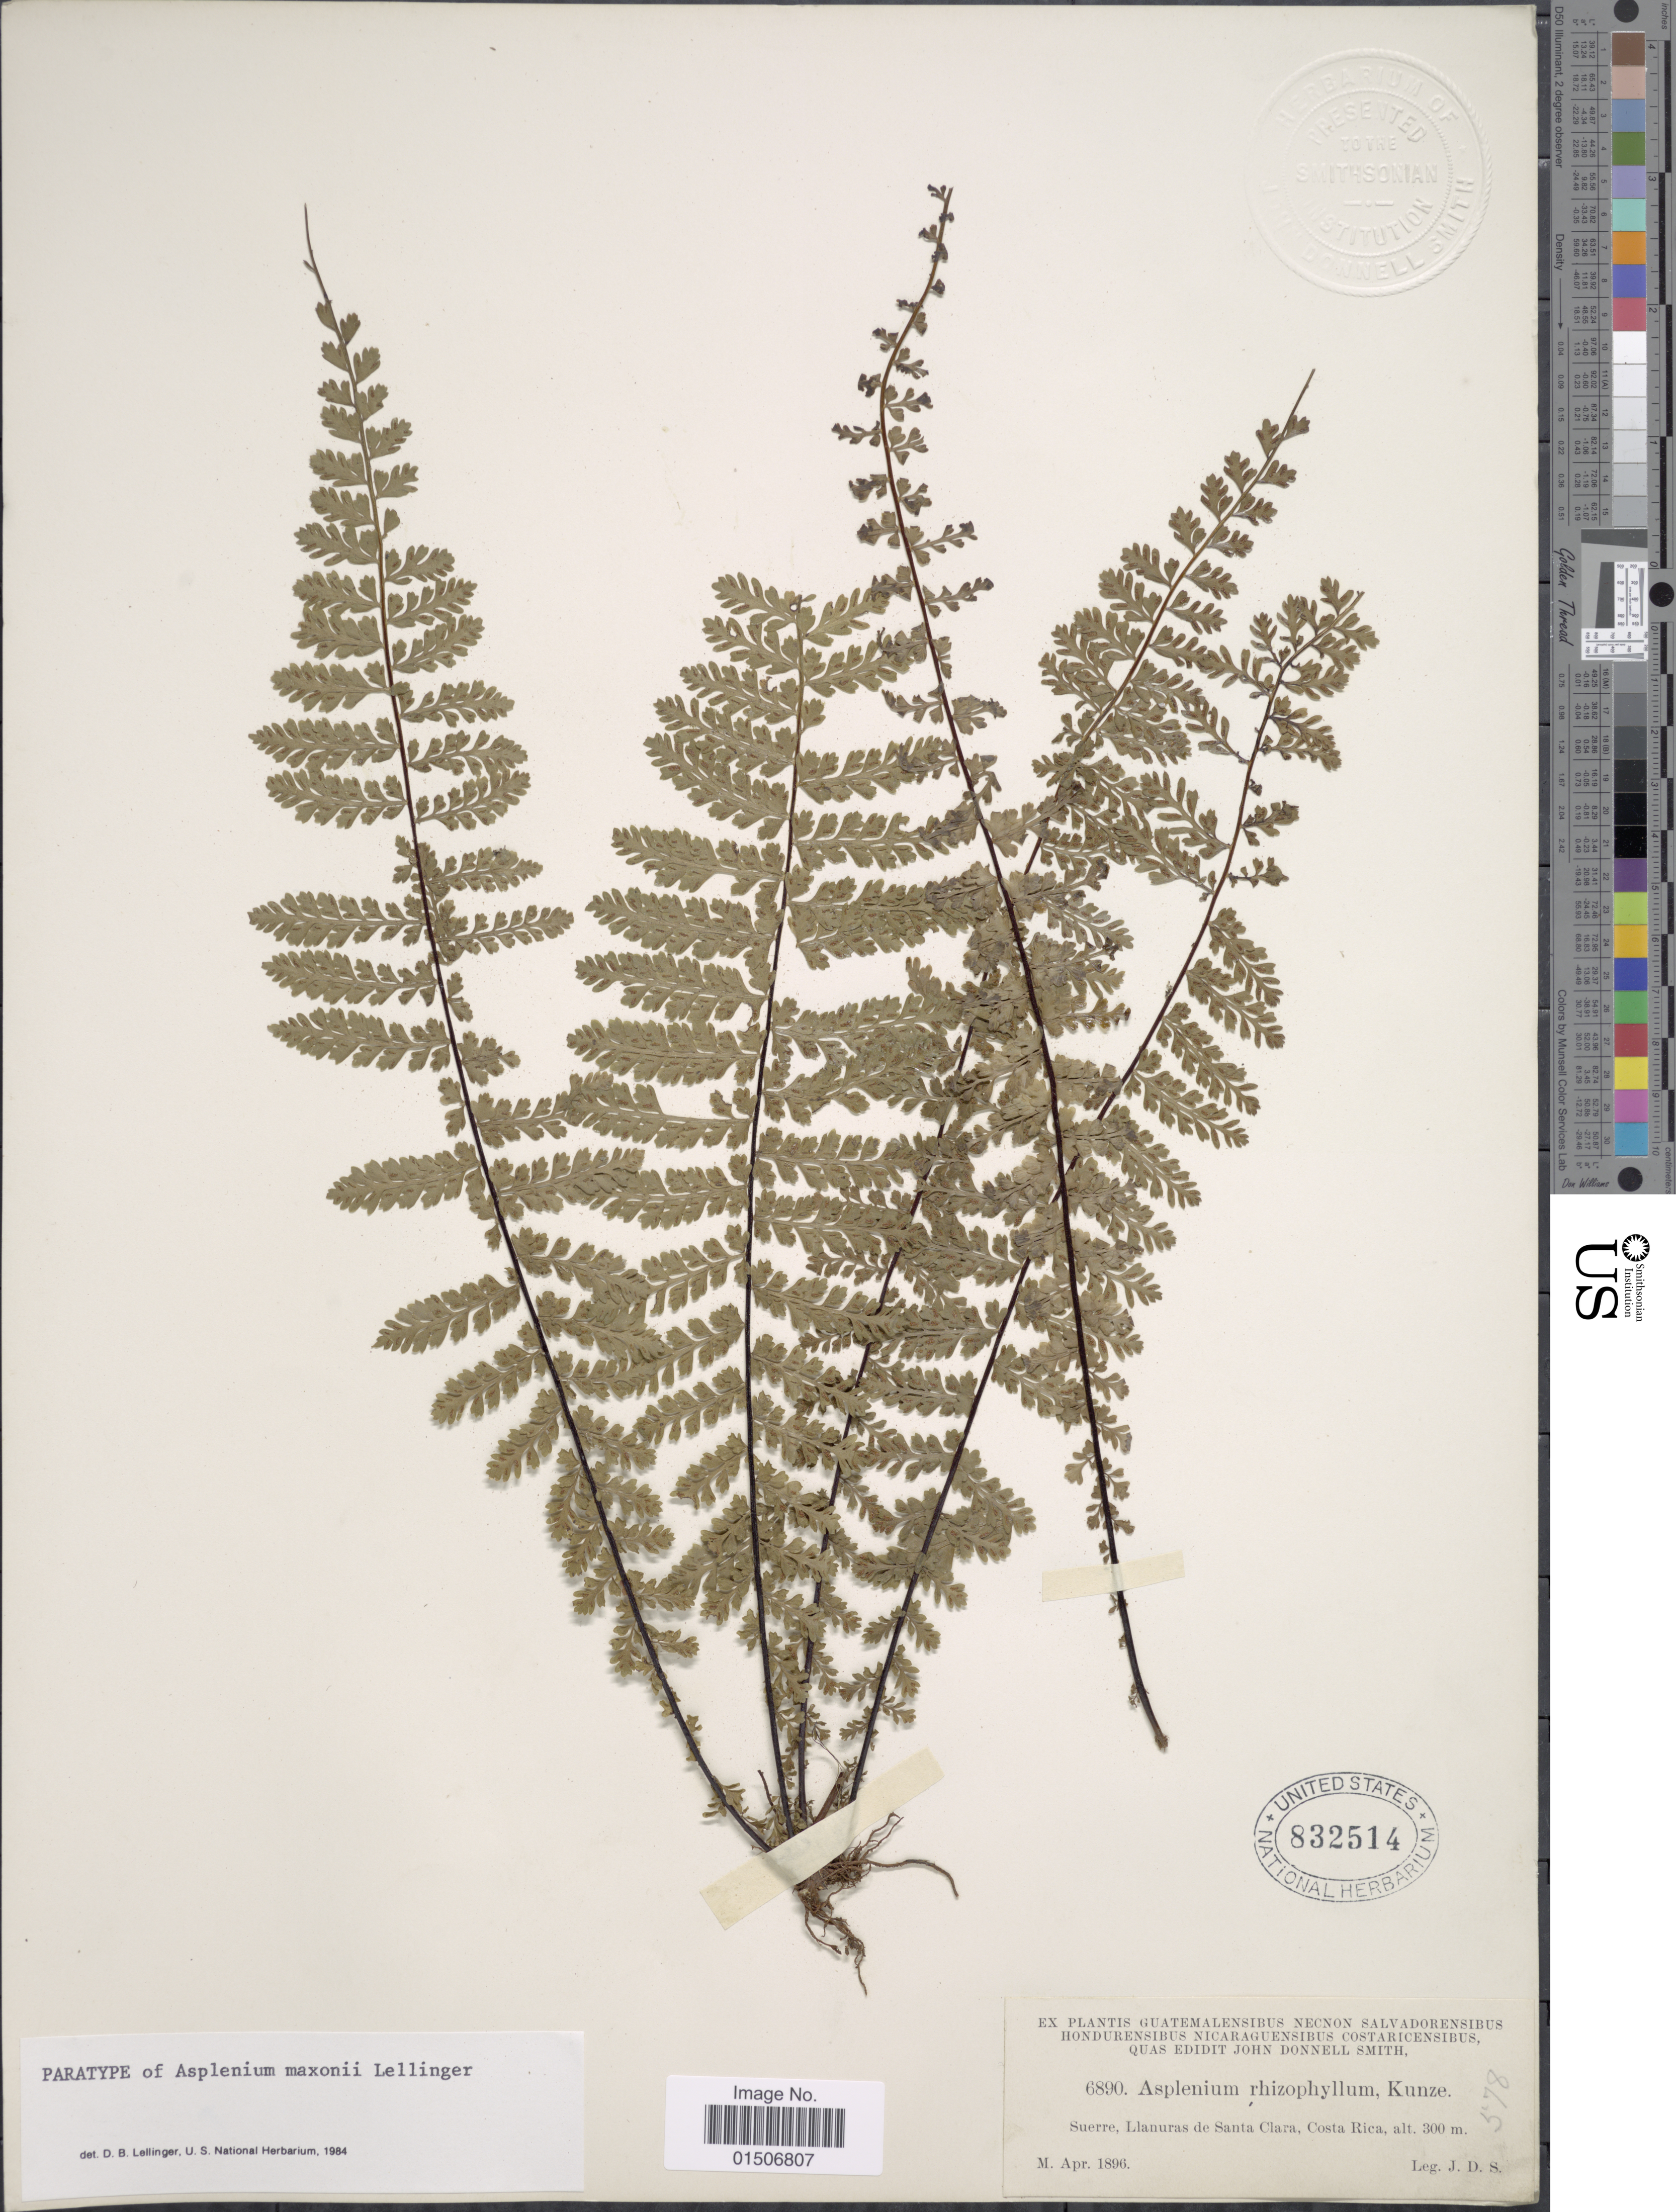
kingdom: Plantae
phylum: Tracheophyta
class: Polypodiopsida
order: Polypodiales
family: Aspleniaceae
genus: Asplenium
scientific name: Asplenium maxonii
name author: Lellinger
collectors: J. Donnell Smith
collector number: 6890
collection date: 1896-04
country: Costa Rica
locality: Suerre, Llanuras de Santa Clara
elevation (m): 300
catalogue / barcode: US 832514